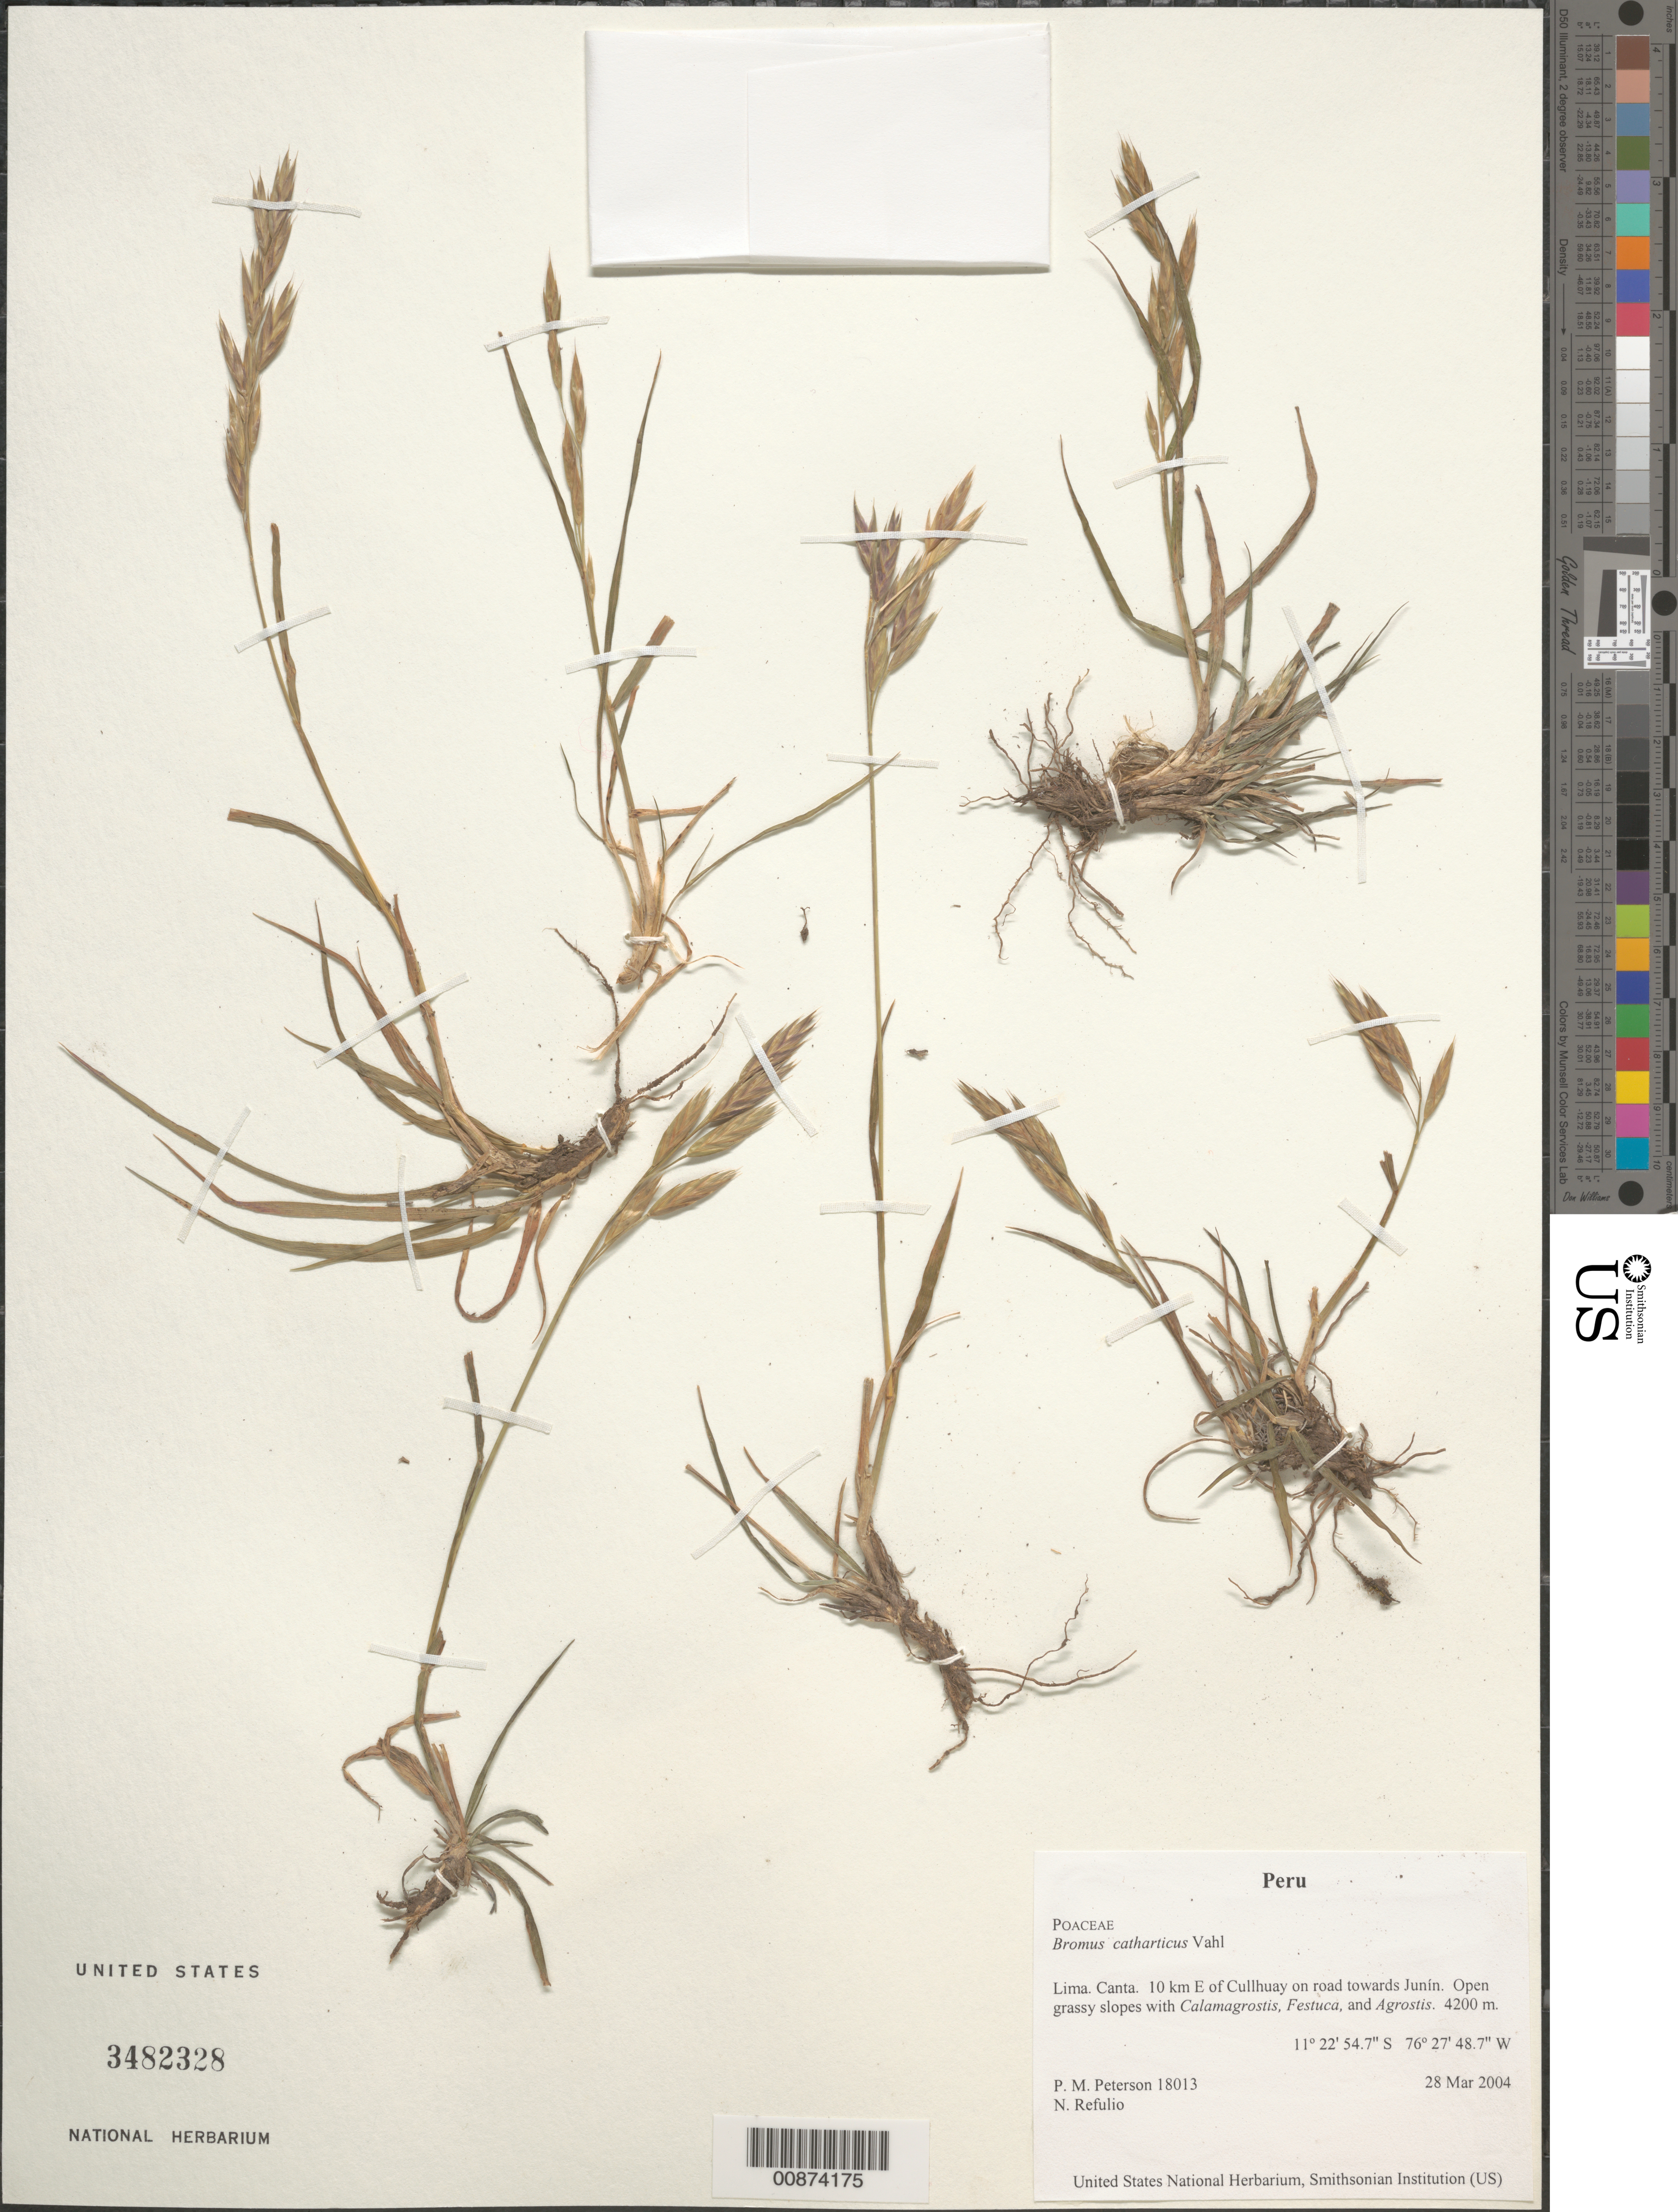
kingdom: Plantae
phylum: Tracheophyta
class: Liliopsida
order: Poales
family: Poaceae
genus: Bromus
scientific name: Bromus catharticus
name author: Vahl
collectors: P. M. Peterson & N. Refulio-Rodríguez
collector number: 18013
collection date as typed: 28 Mar 2004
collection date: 2004-03-28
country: Peru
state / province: Lima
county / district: Canta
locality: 10 km E of Cullhuay on road towards Junín. Open grassy slopes with Calamagrostis, Festuca, and Agrostis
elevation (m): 4200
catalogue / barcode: US 3482328